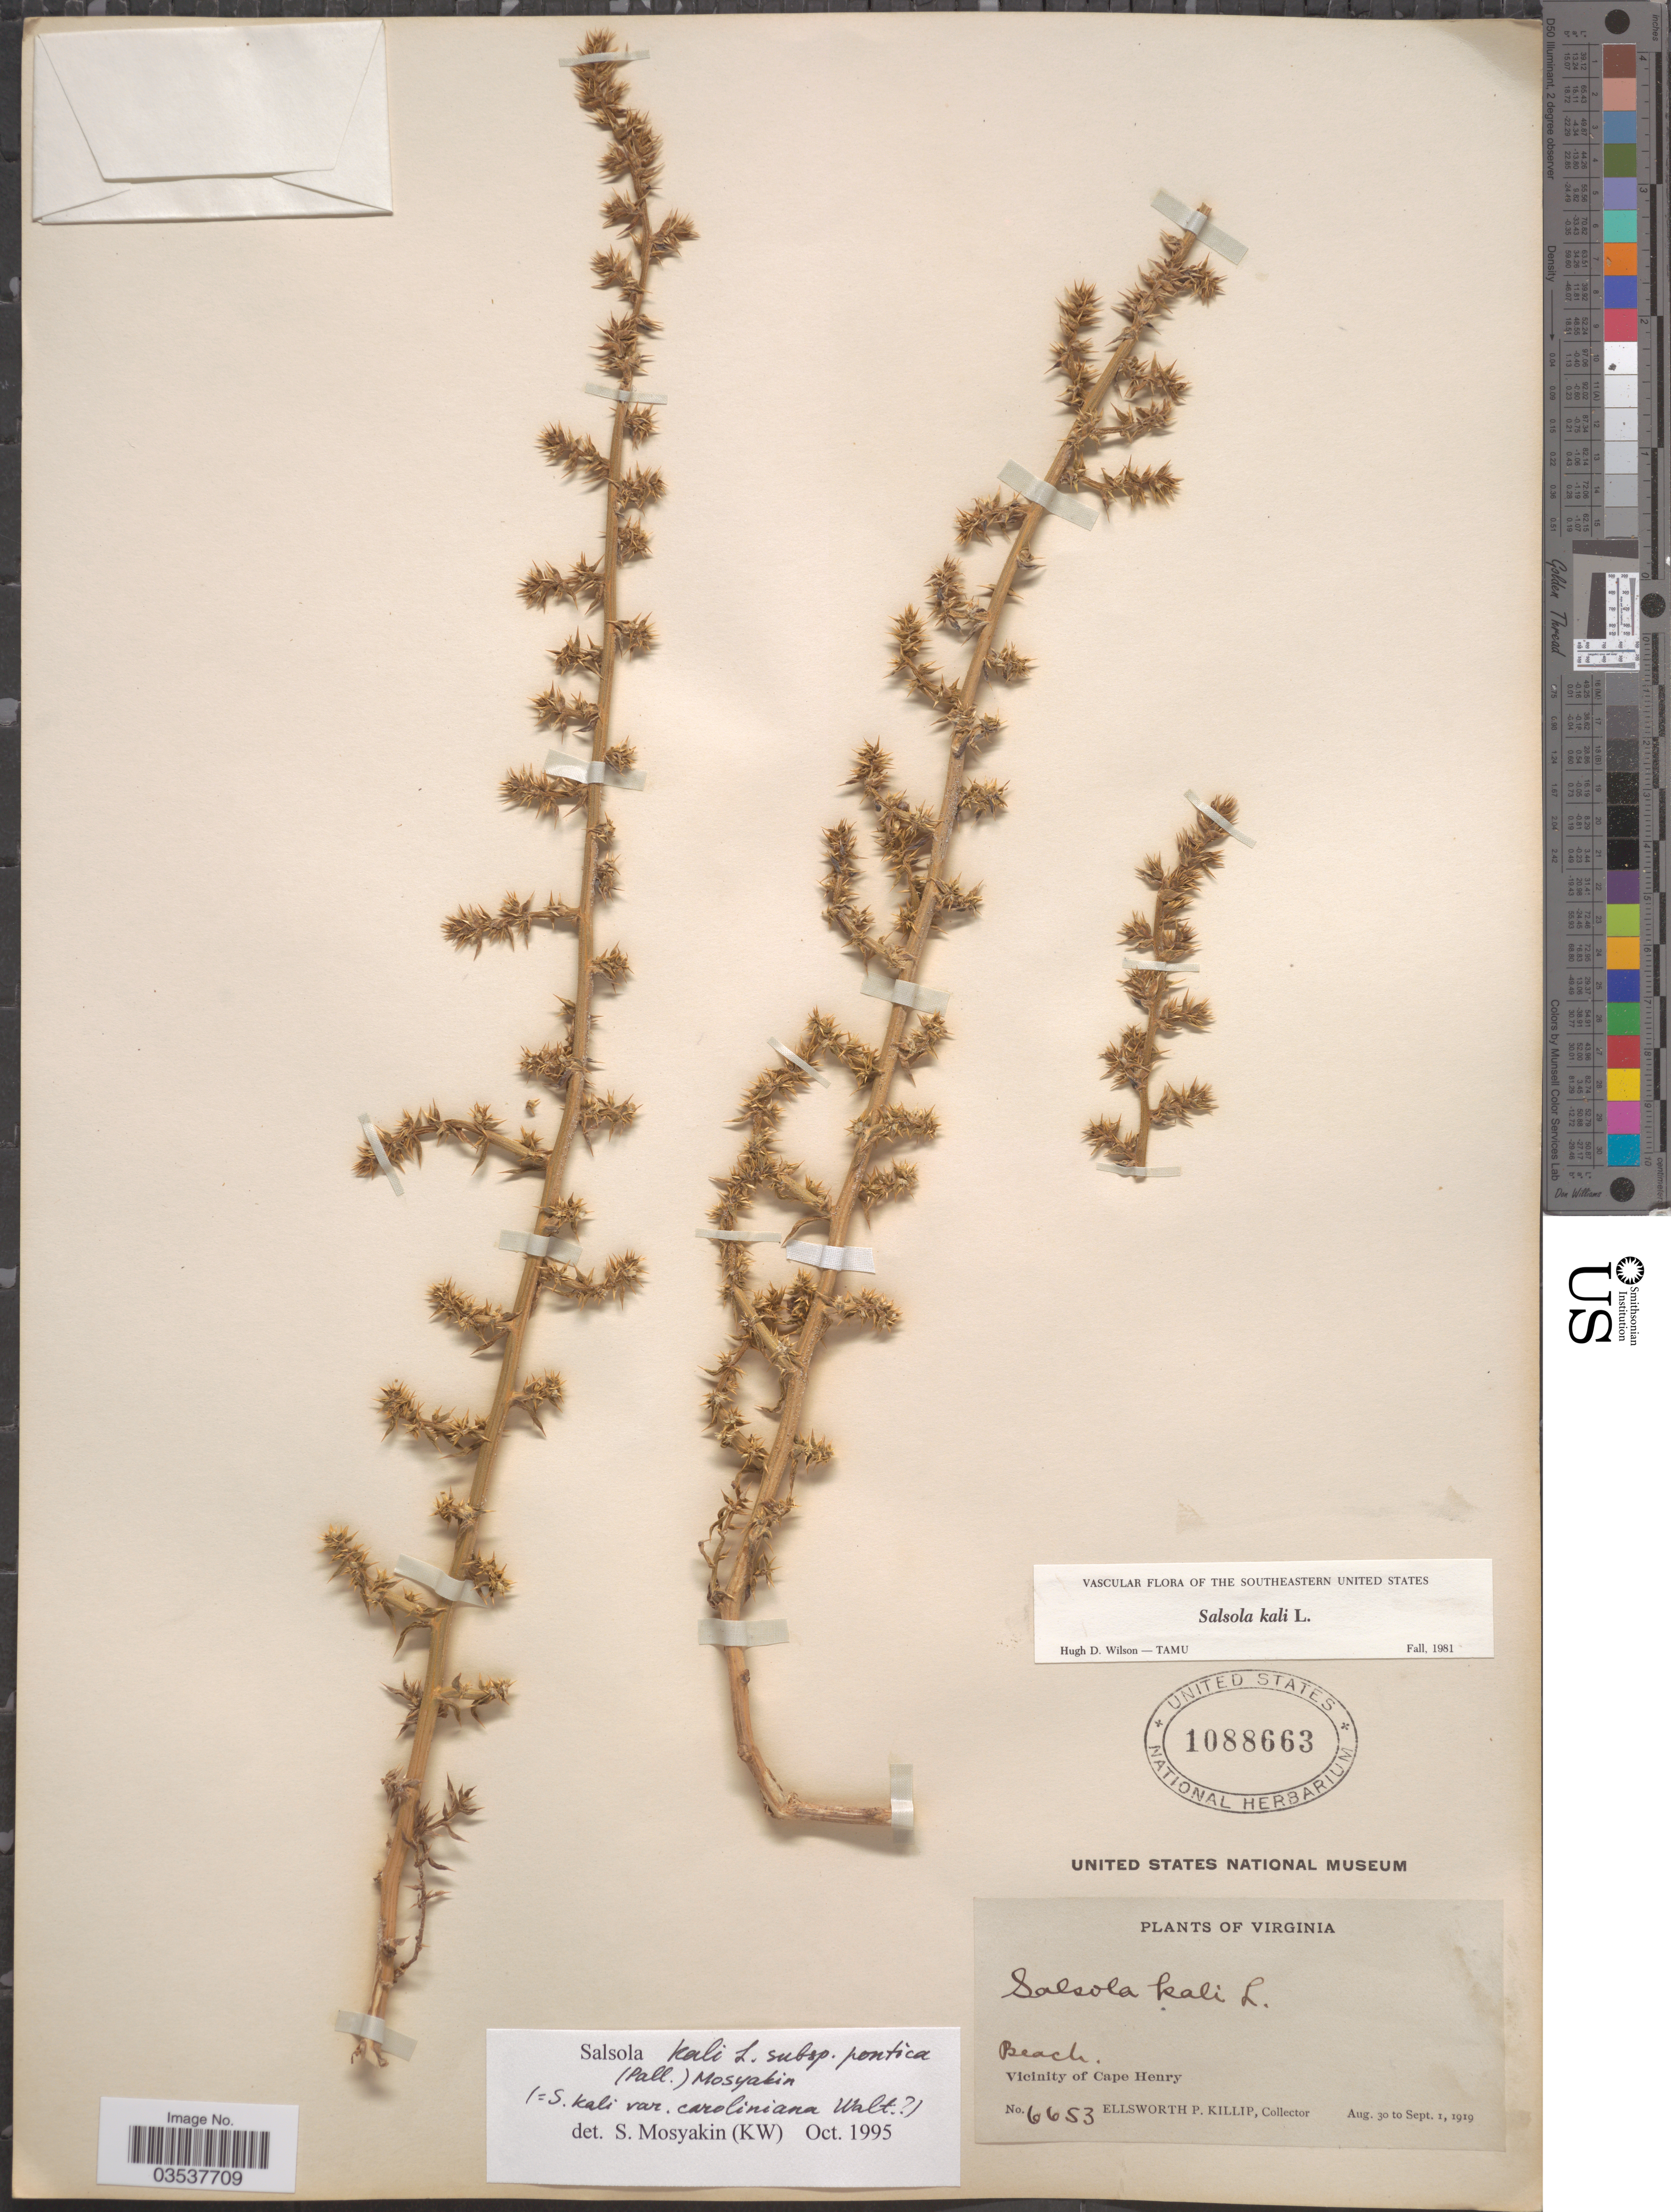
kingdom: Plantae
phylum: Tracheophyta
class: Magnoliopsida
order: Caryophyllales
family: Amaranthaceae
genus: Salsola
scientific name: Salsola kali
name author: L.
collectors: E. P. Killip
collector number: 6653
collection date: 1919-08-30/1919-09-01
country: United States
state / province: Virginia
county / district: City of Virginia Beach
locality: Vicinity of Cape Henry.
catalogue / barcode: US 1088663